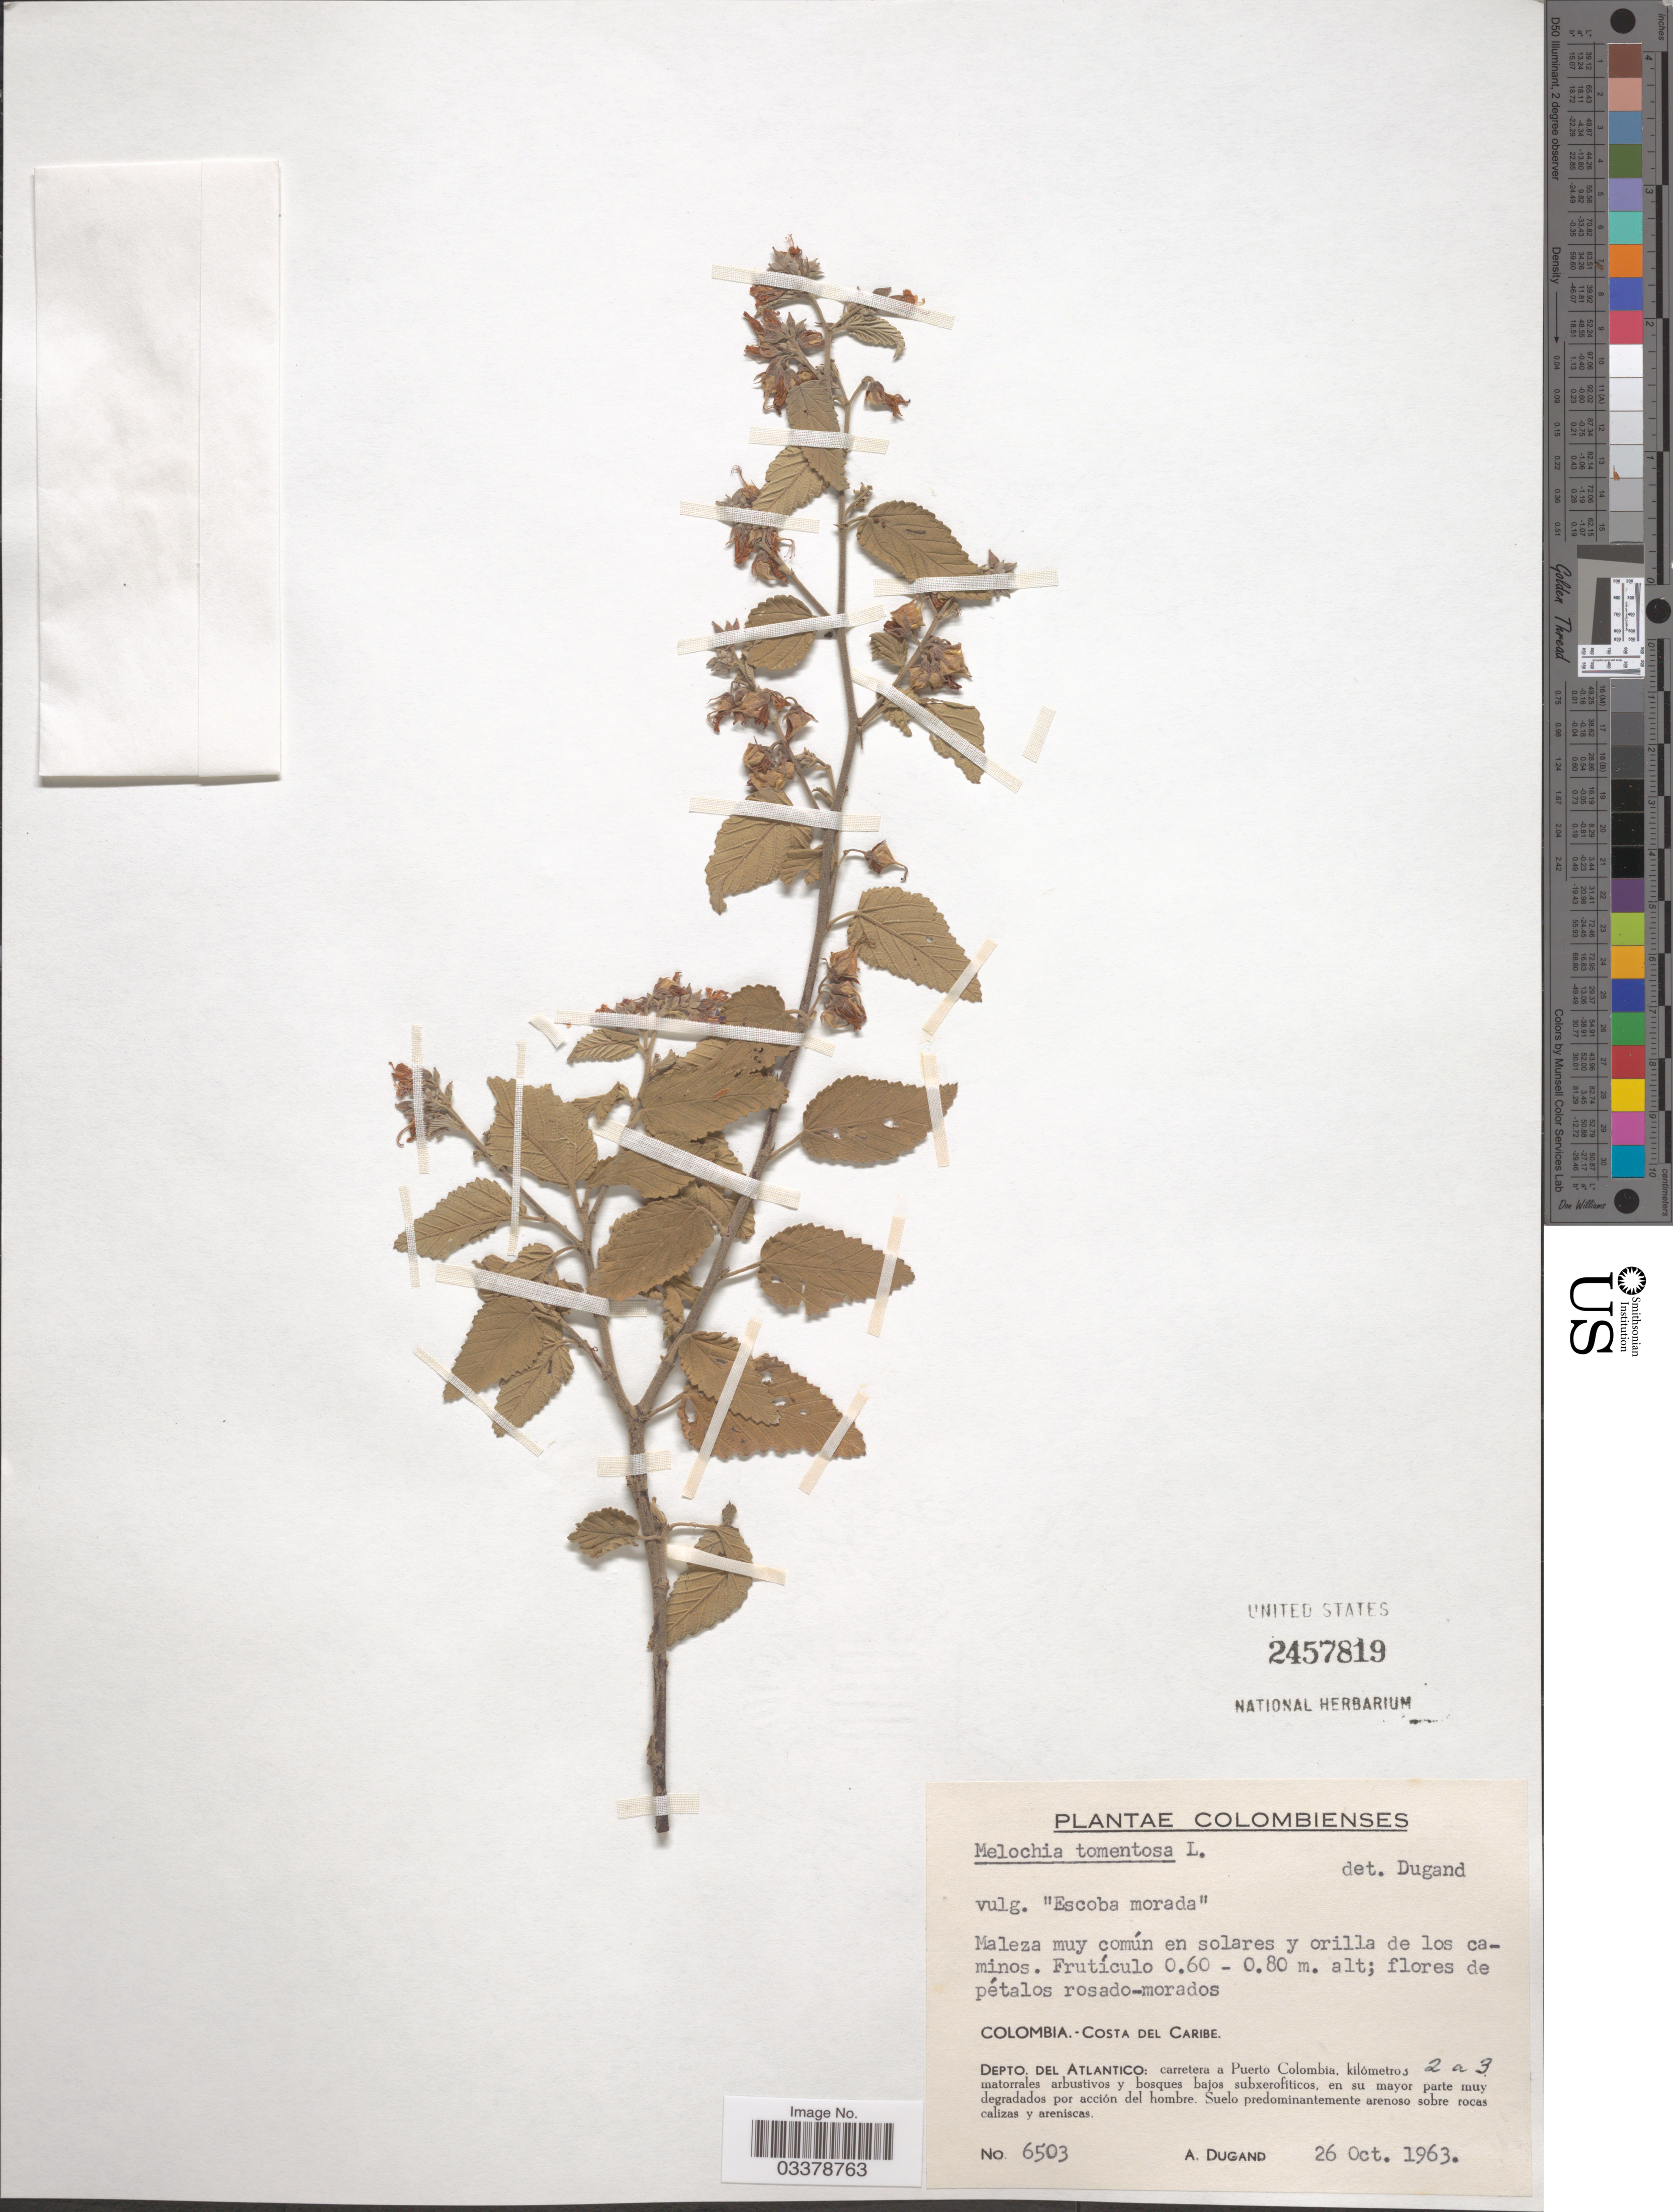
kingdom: Plantae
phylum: Tracheophyta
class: Magnoliopsida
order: Malvales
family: Malvaceae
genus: Melochia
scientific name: Melochia tomentosa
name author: L.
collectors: A. Dugand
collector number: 6503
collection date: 1963-10-26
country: Colombia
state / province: Atlántico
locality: Costa del Caribe. Depto. del Atlantico: carretera a Puerto Colombia, kilómetros 2 a 3 matorrales arbustivos y bosques bajos subxerofíticos.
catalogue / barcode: US 2457819